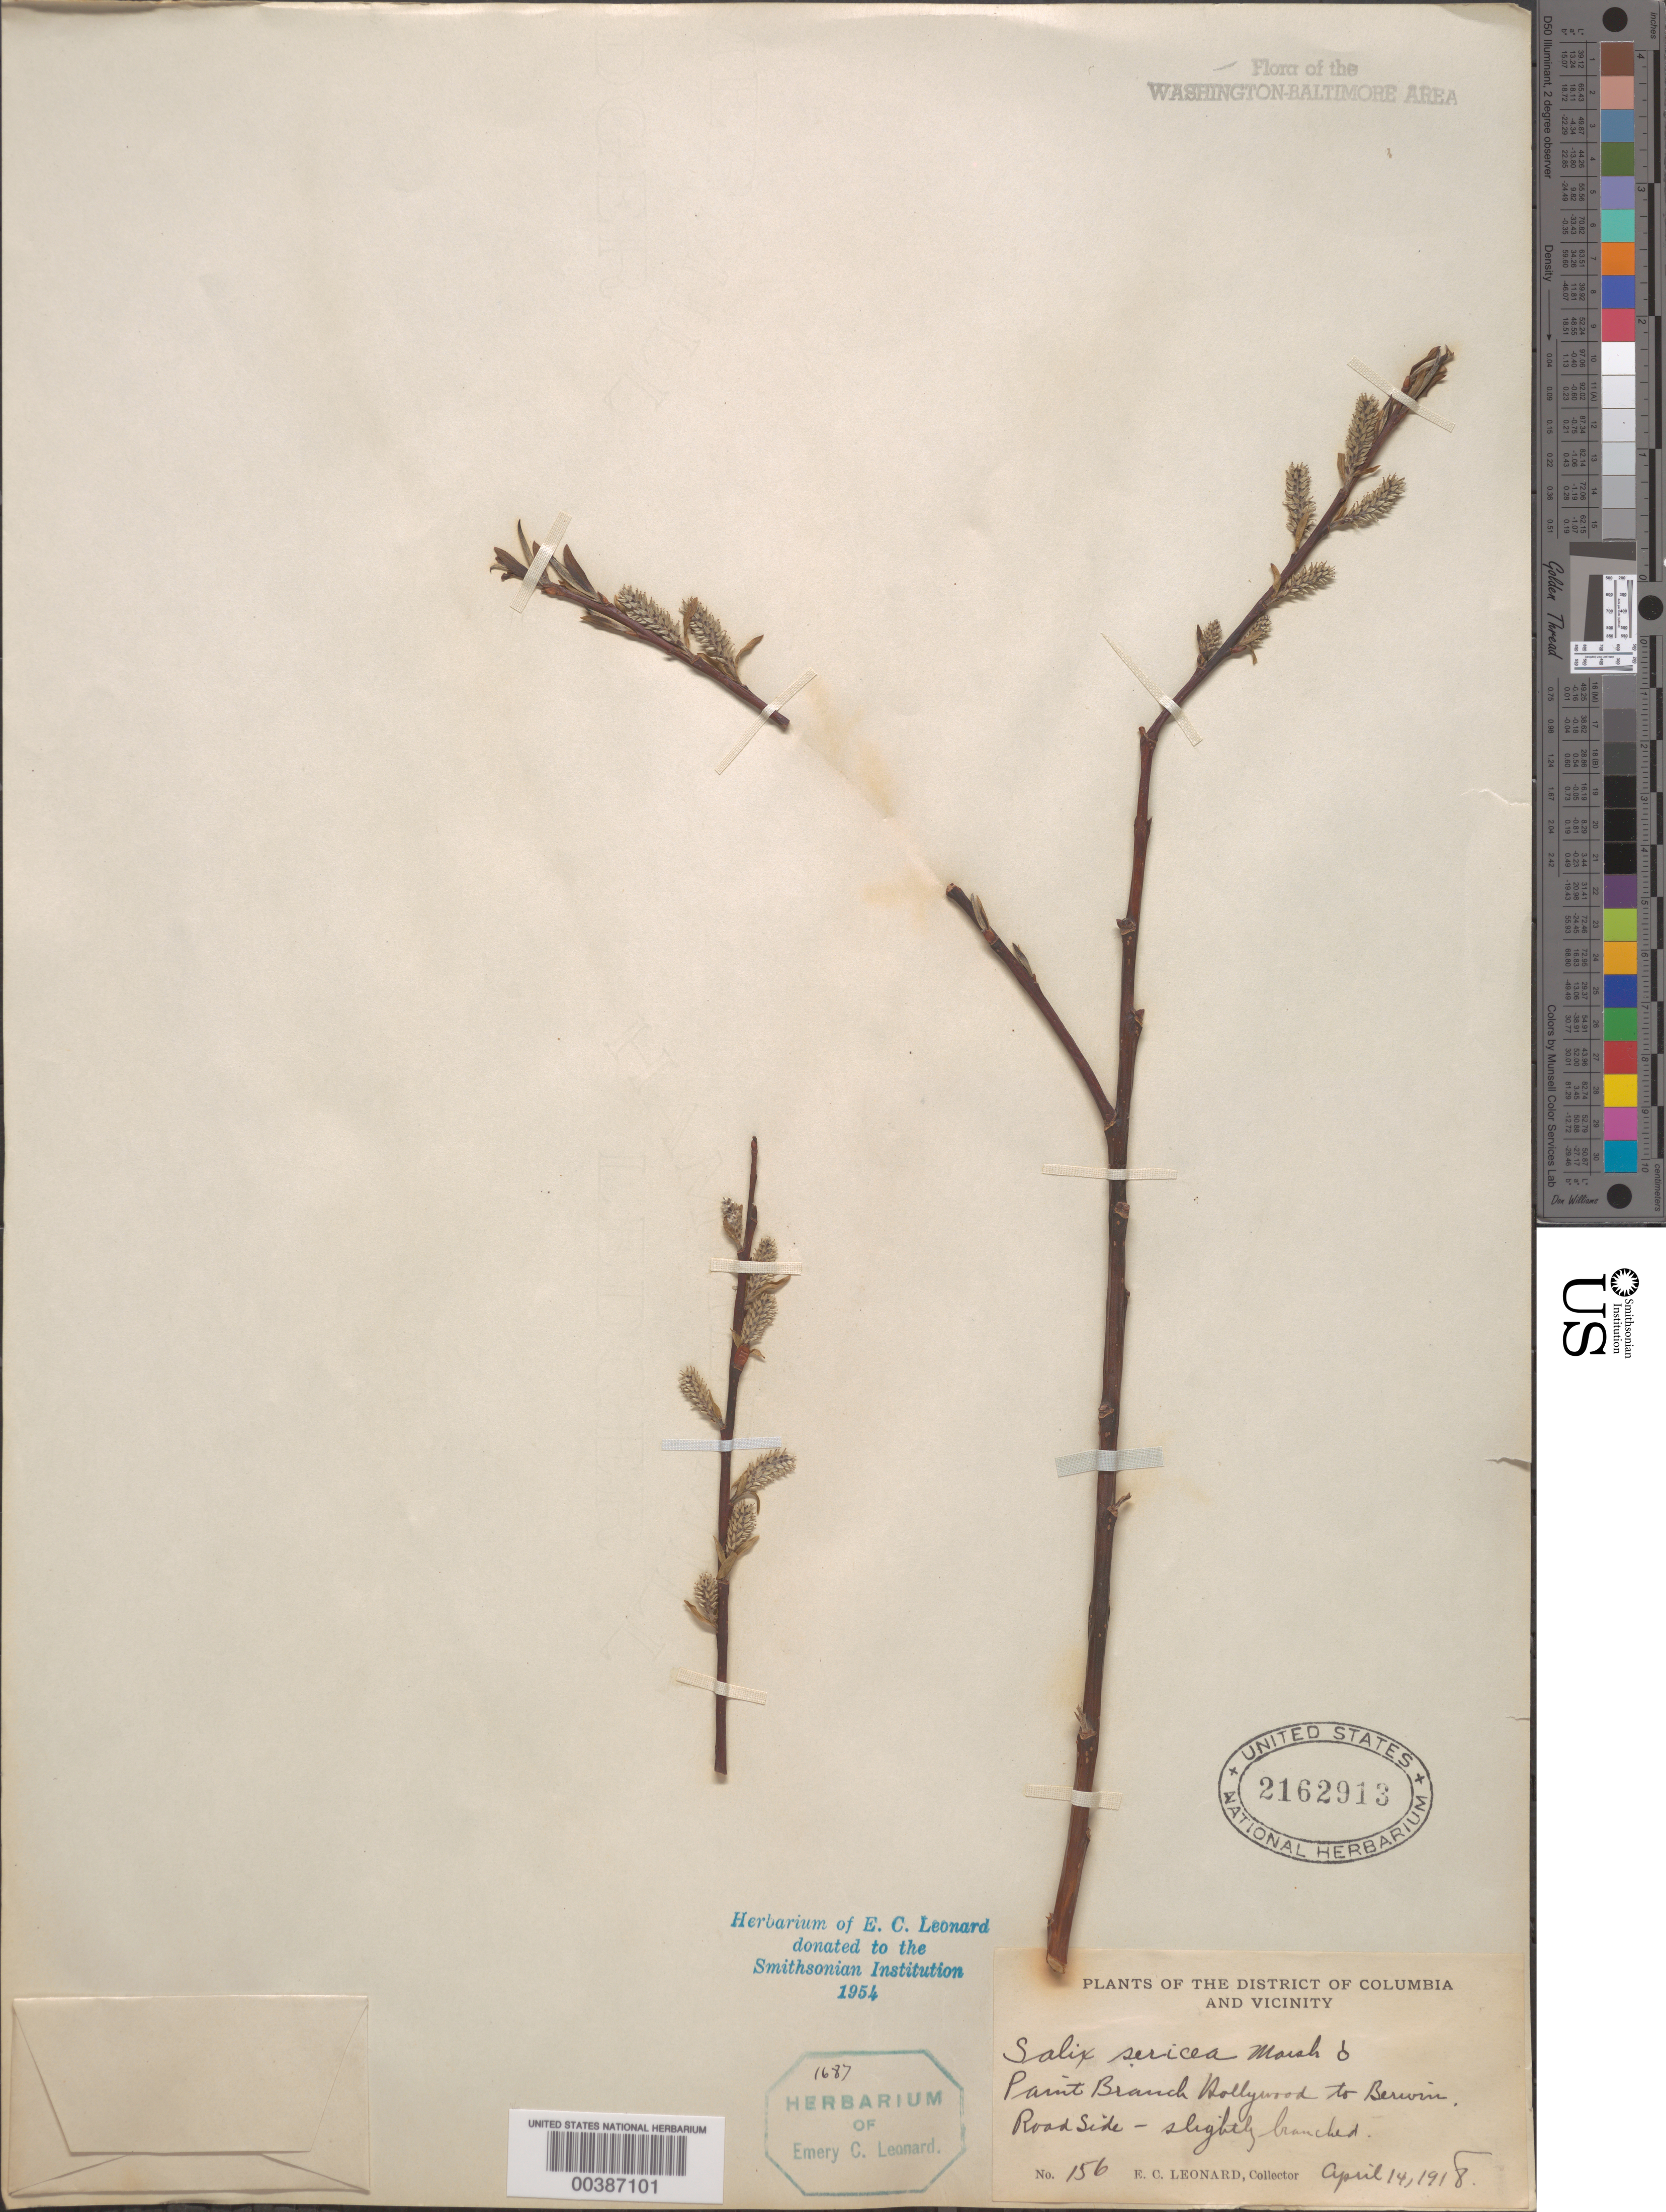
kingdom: Plantae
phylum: Tracheophyta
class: Magnoliopsida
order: Malpighiales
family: Salicaceae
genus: Salix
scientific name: Salix sericea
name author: Marshall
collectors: E. C. Leonard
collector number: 156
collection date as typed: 14 Apr 1918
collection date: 1918-04-14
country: United States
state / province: Maryland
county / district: Prince George's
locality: Paint Branch, Hollywood to Berwyn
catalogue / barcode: US 2162913